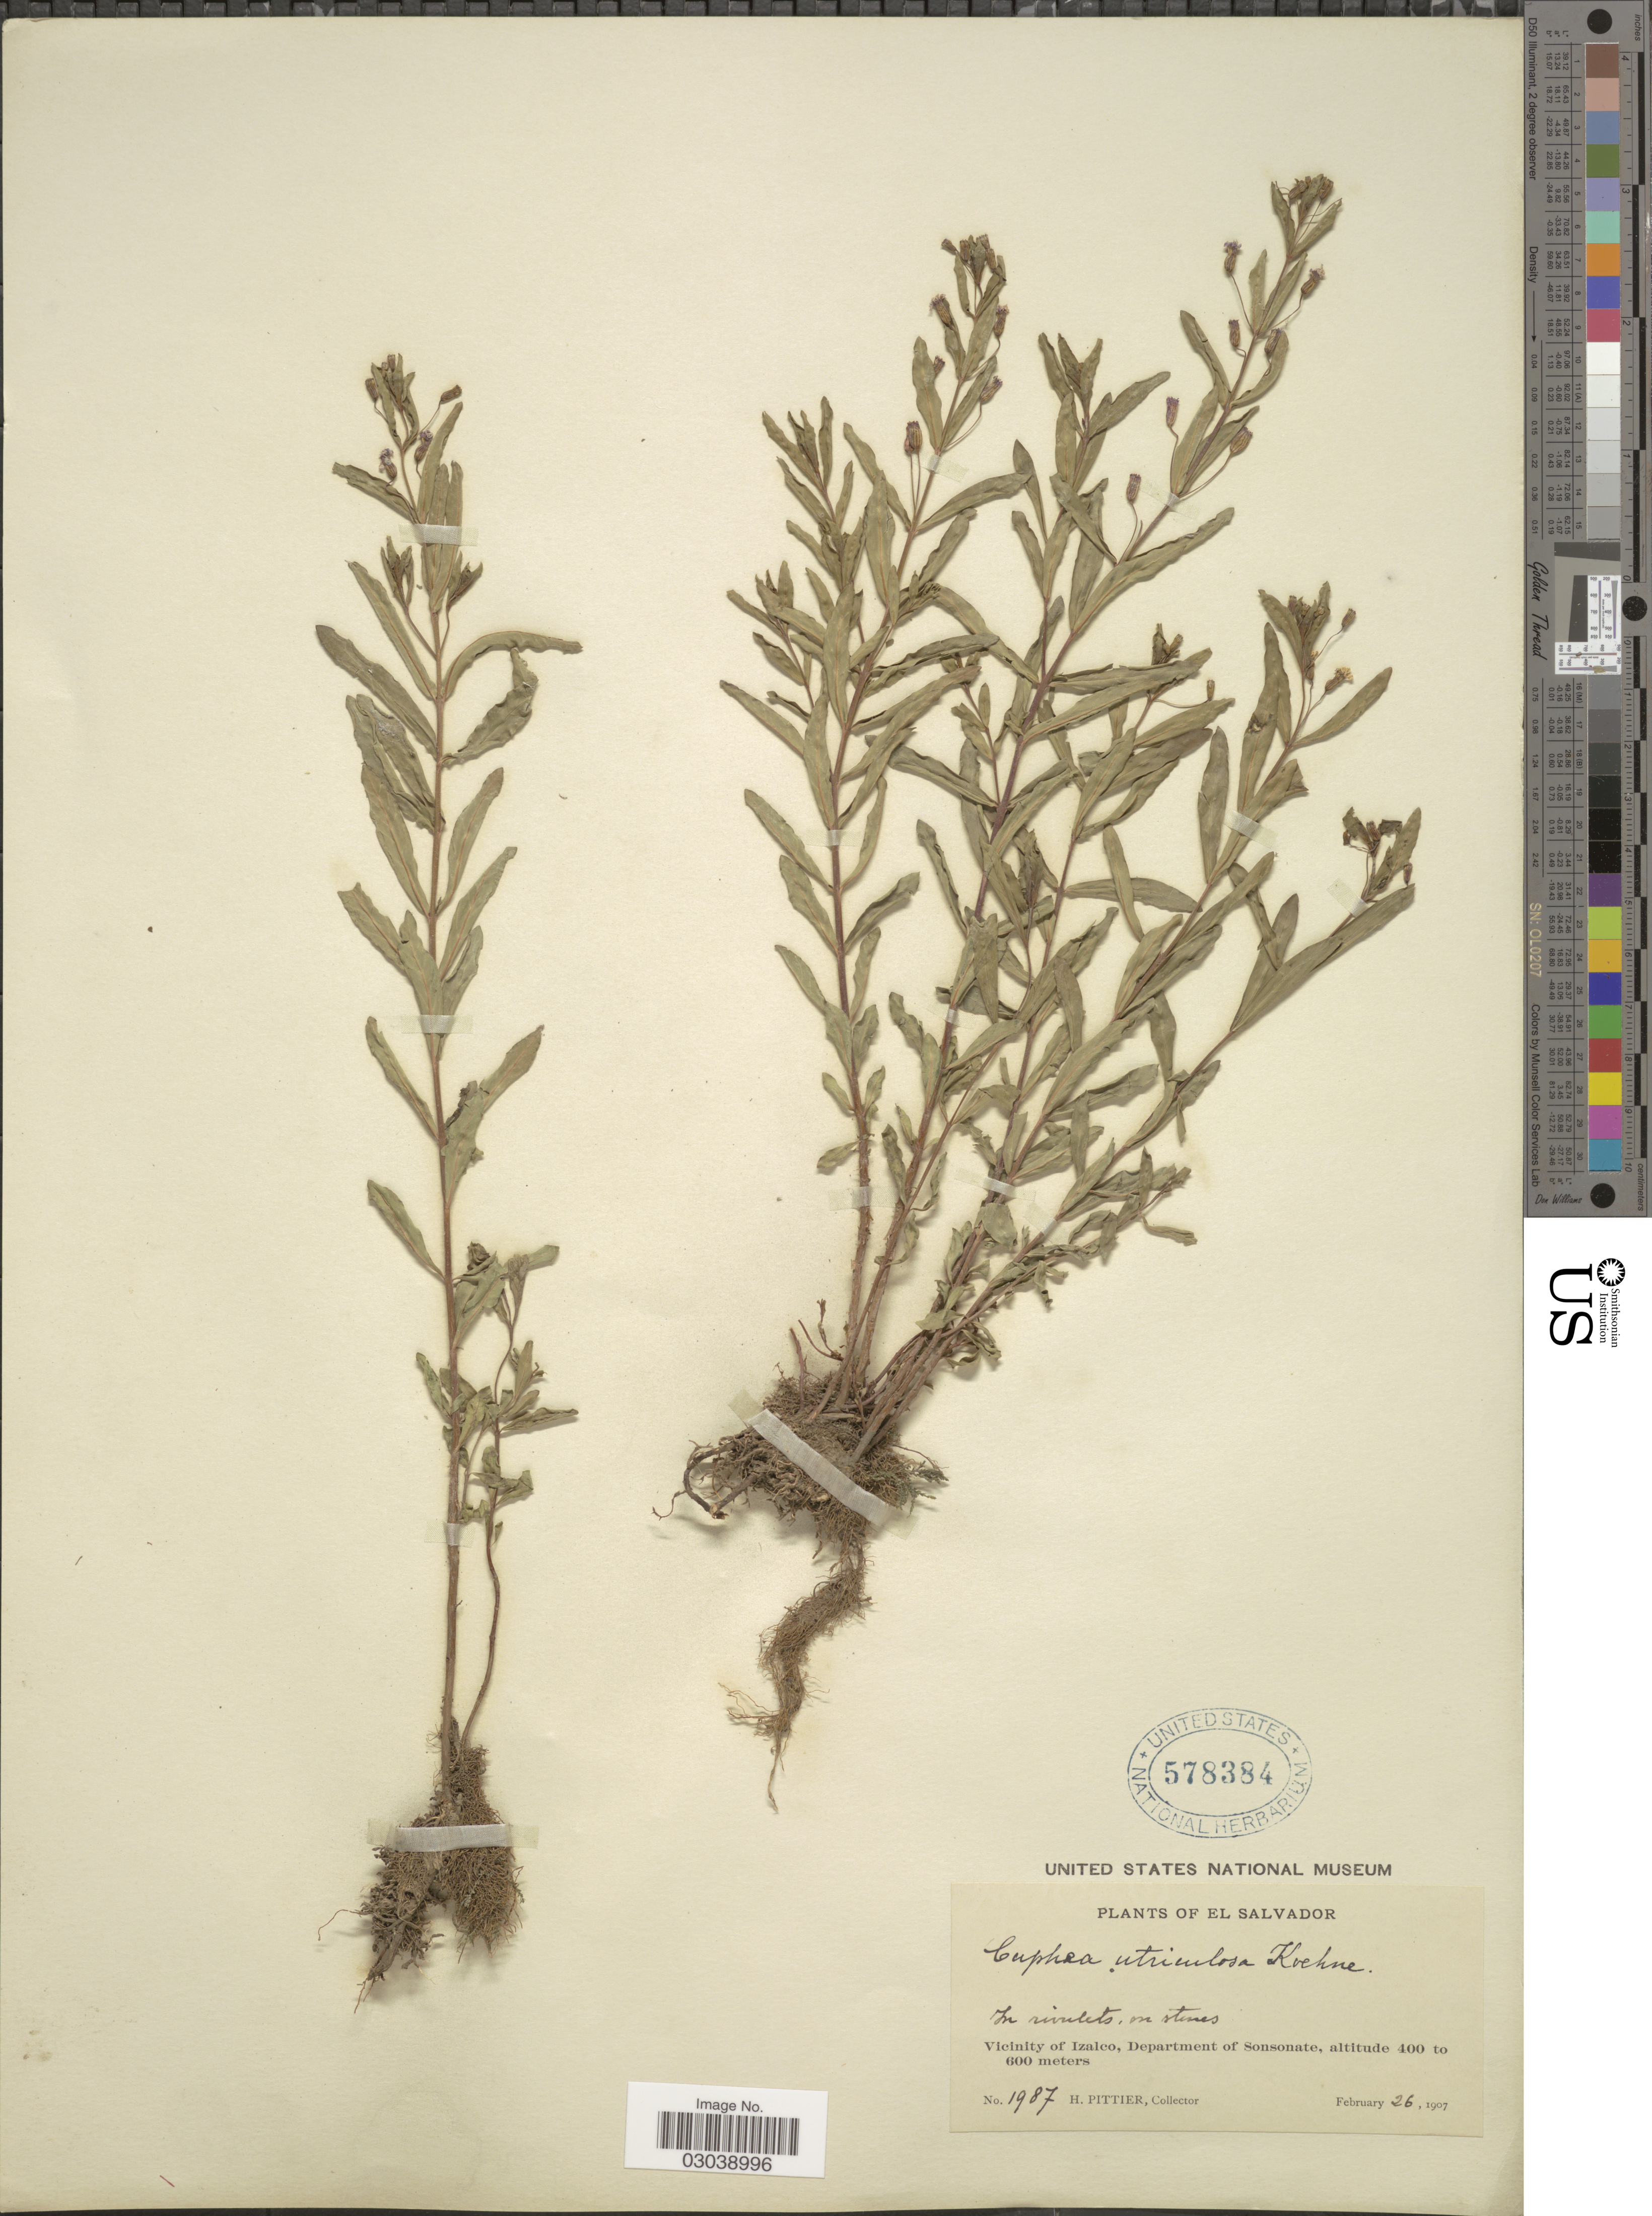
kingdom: Plantae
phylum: Tracheophyta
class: Magnoliopsida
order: Myrtales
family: Lythraceae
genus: Cuphea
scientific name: Cuphea utriculosa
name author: Koehne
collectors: H. F. Pittier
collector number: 1987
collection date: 1907-02-26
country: El Salvador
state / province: Sonsonate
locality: Vicinity of Izalco, Department of Sonsonate.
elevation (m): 400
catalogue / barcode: US 578384